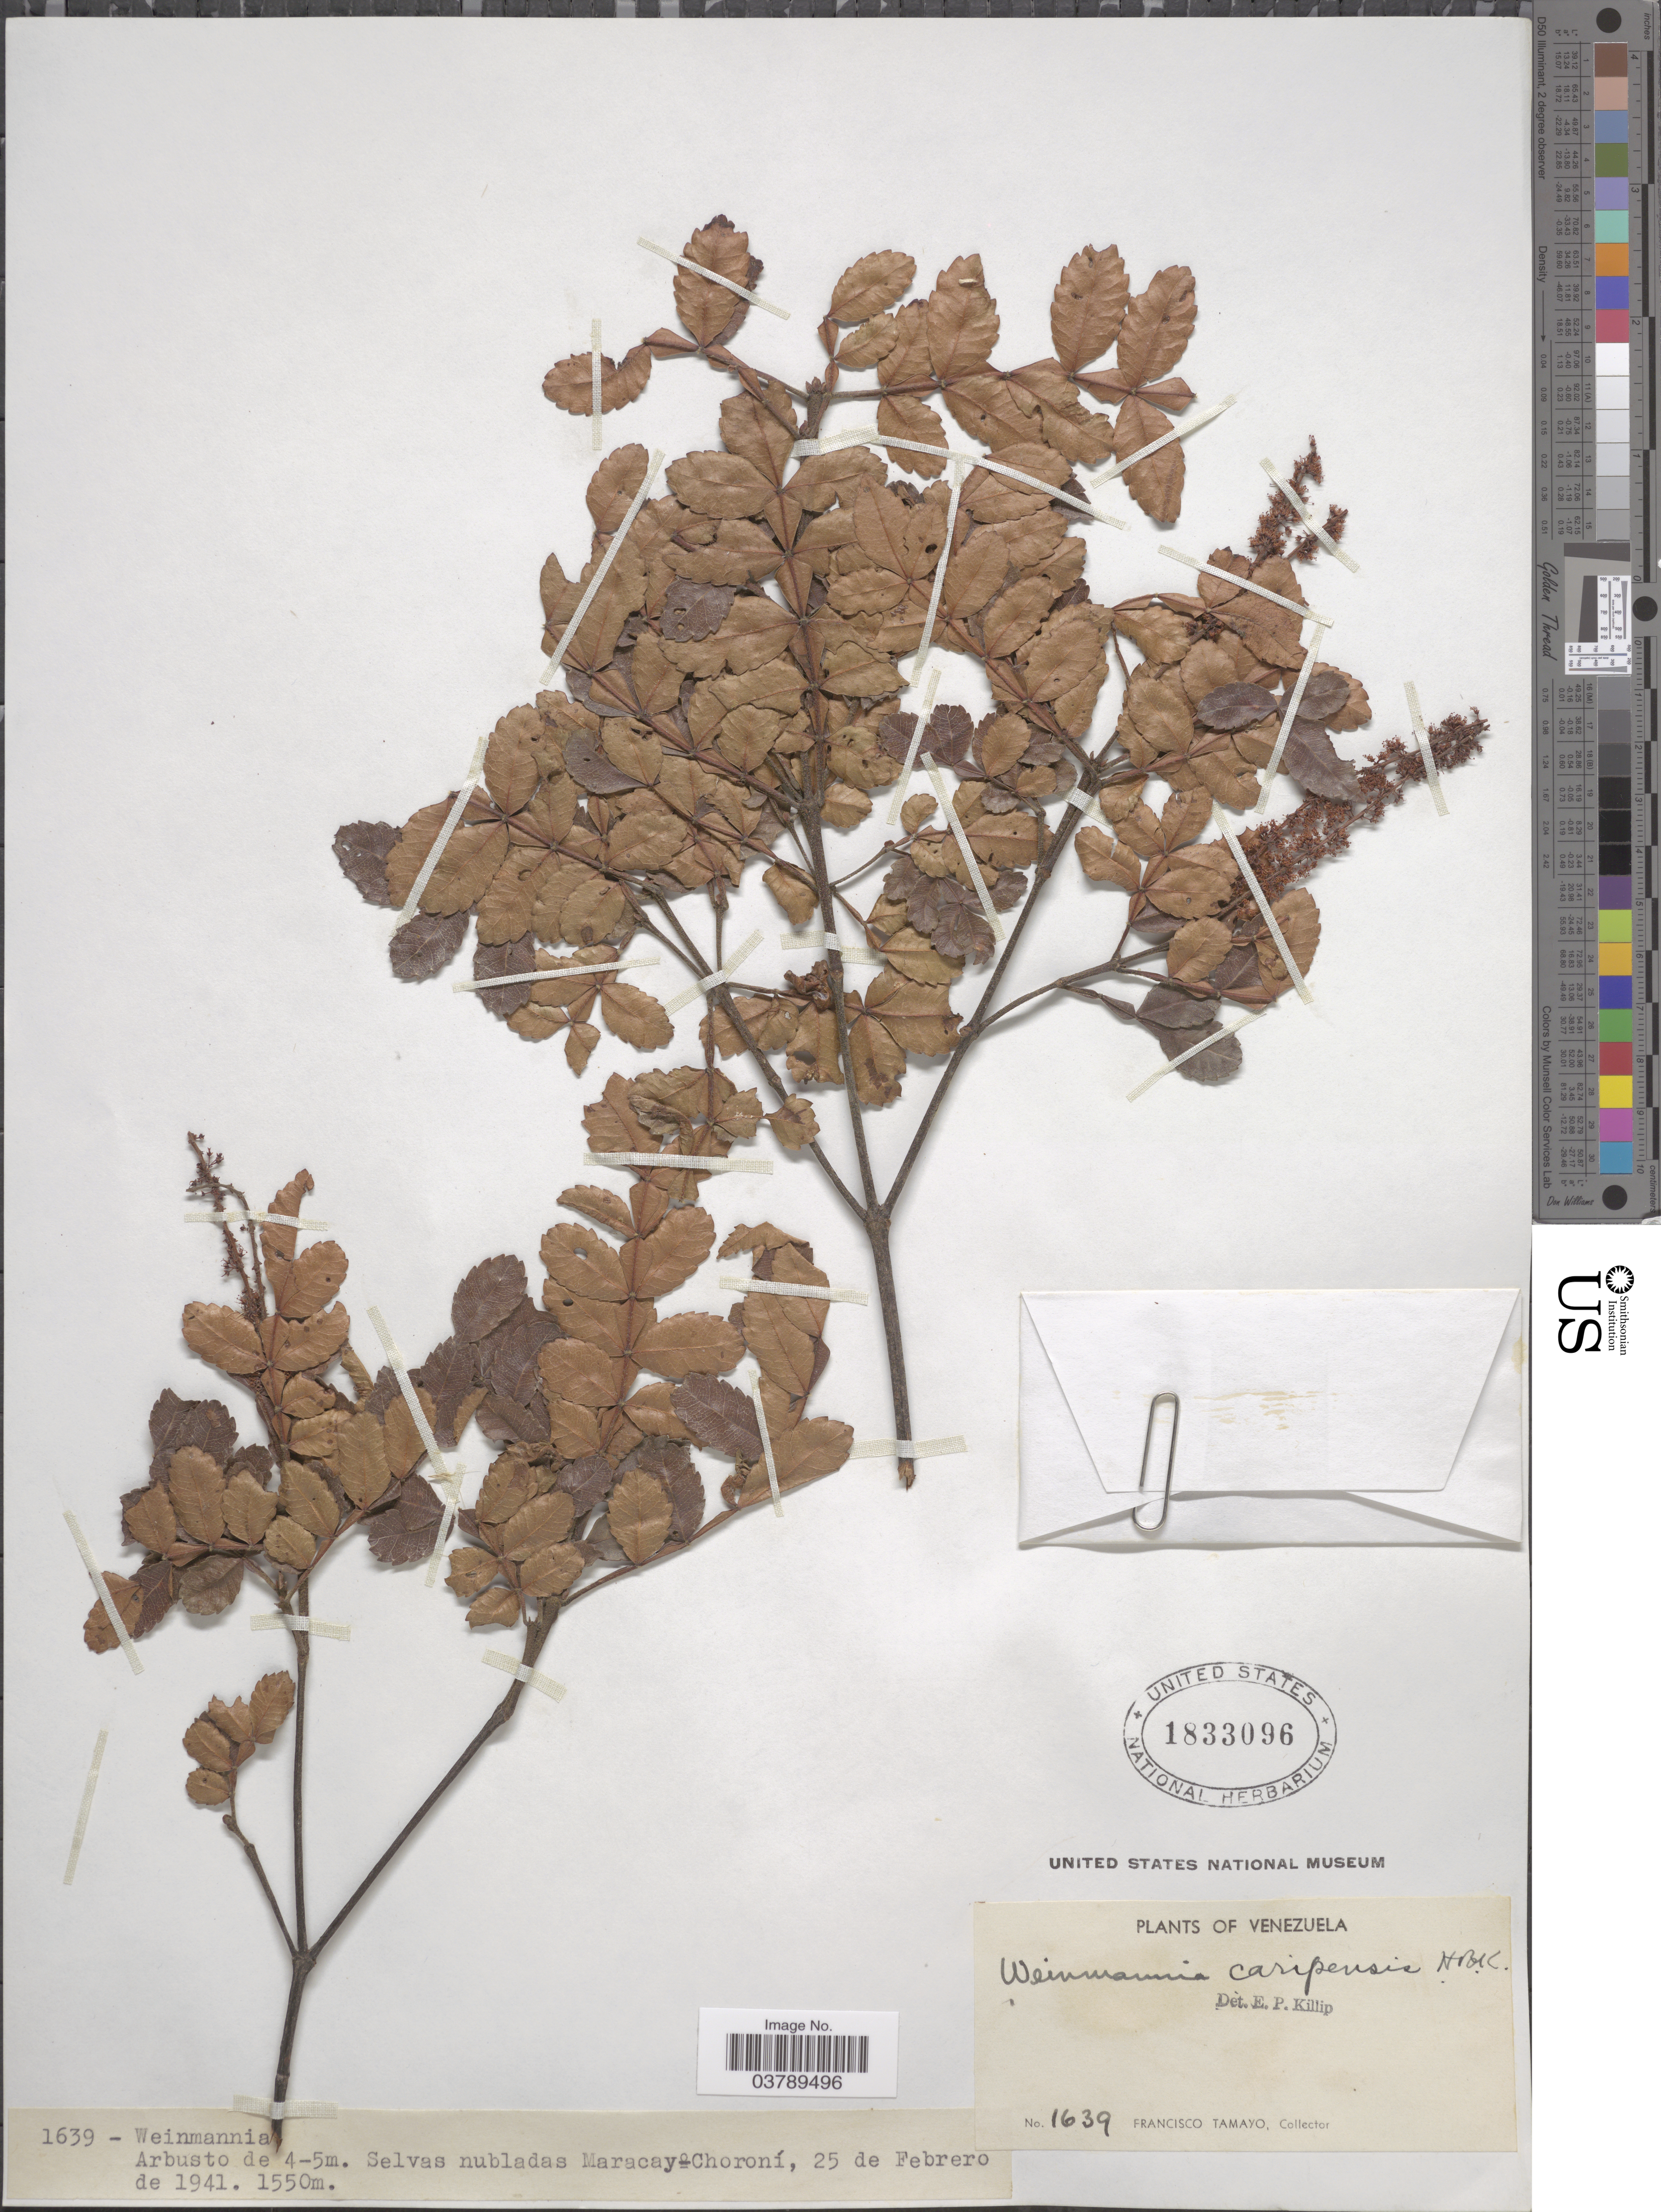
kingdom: Plantae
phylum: Tracheophyta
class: Magnoliopsida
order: Oxalidales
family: Cunoniaceae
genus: Weinmannia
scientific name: Weinmannia pinnata var. caripensis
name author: (Kunth) Cuatrec.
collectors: F. Tamayo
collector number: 1639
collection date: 1941-02-25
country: Venezuela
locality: Selvas nubladas Maracay-Choroní.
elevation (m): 1550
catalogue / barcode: US 1833096